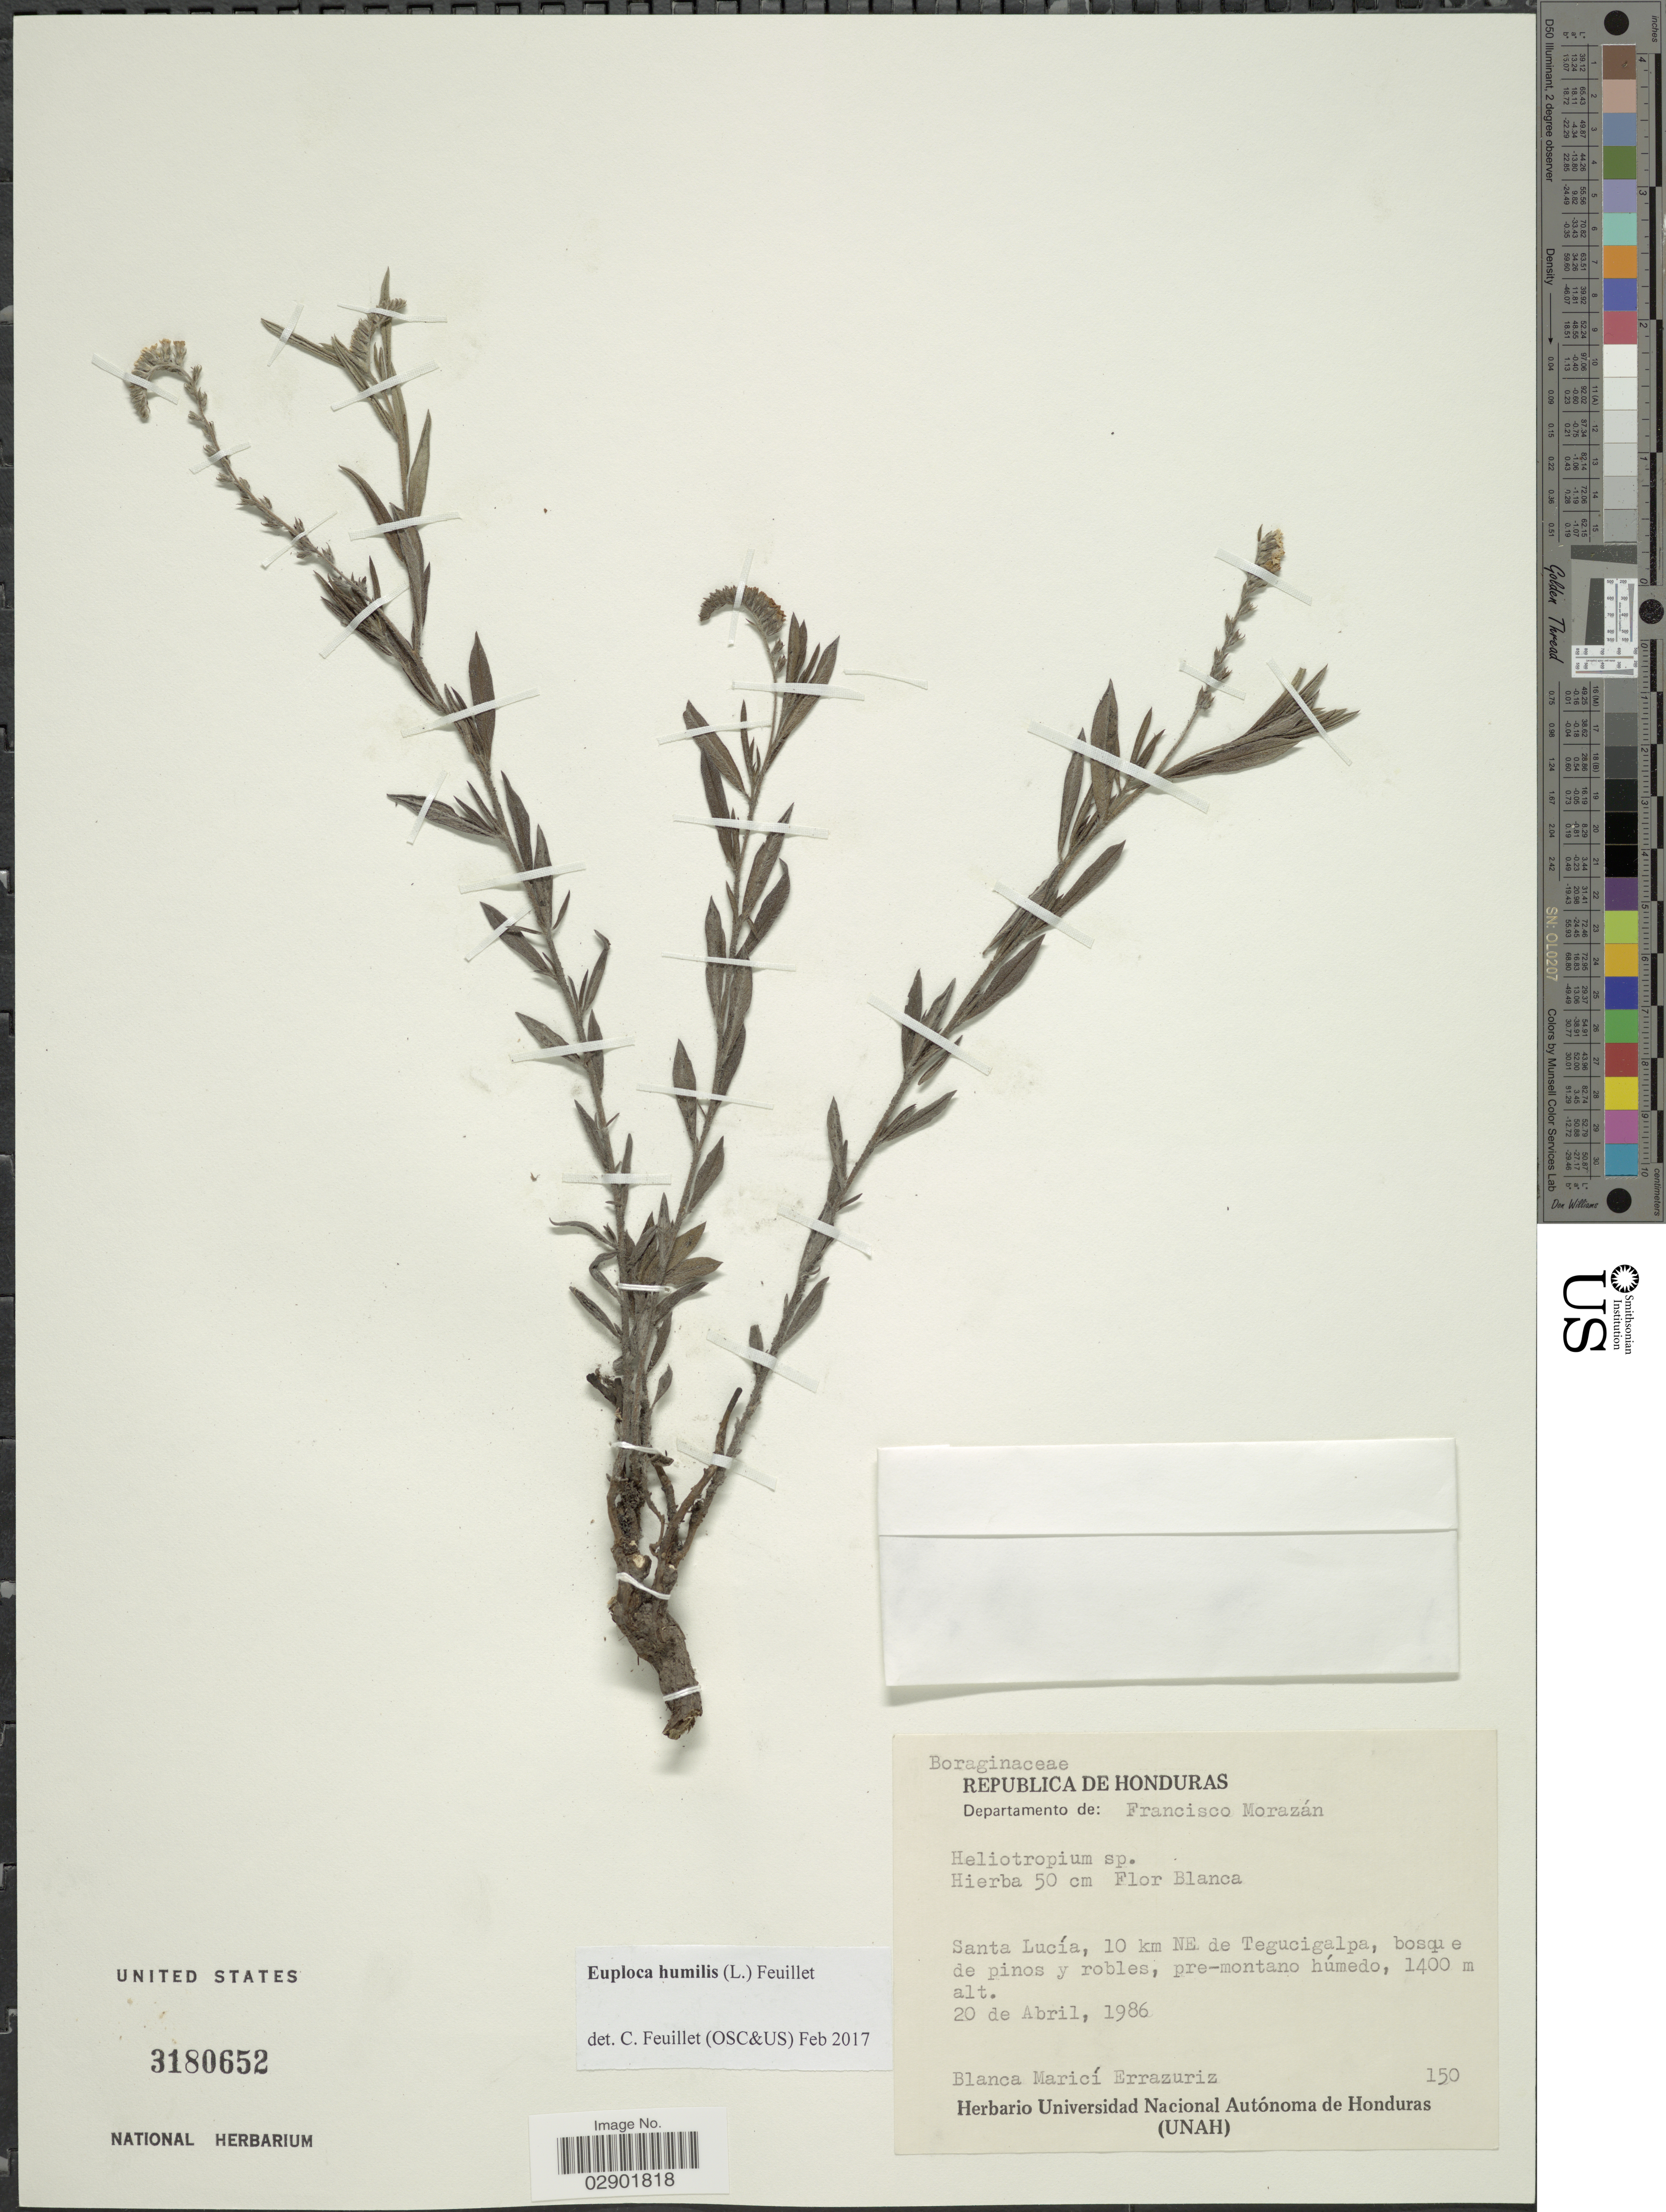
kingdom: Plantae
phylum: Tracheophyta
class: Magnoliopsida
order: Boraginales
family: Heliotropiaceae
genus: Euploca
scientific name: Euploca humilis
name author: (L.) Feuillet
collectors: B. Errazuriz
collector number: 150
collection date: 1986-04-20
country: Honduras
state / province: Fco. Morazán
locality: Departamento de: Francisco Morazán. Santa Lucía, 10 km NE de Tegucigalpa.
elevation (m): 1400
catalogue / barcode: US 3180652